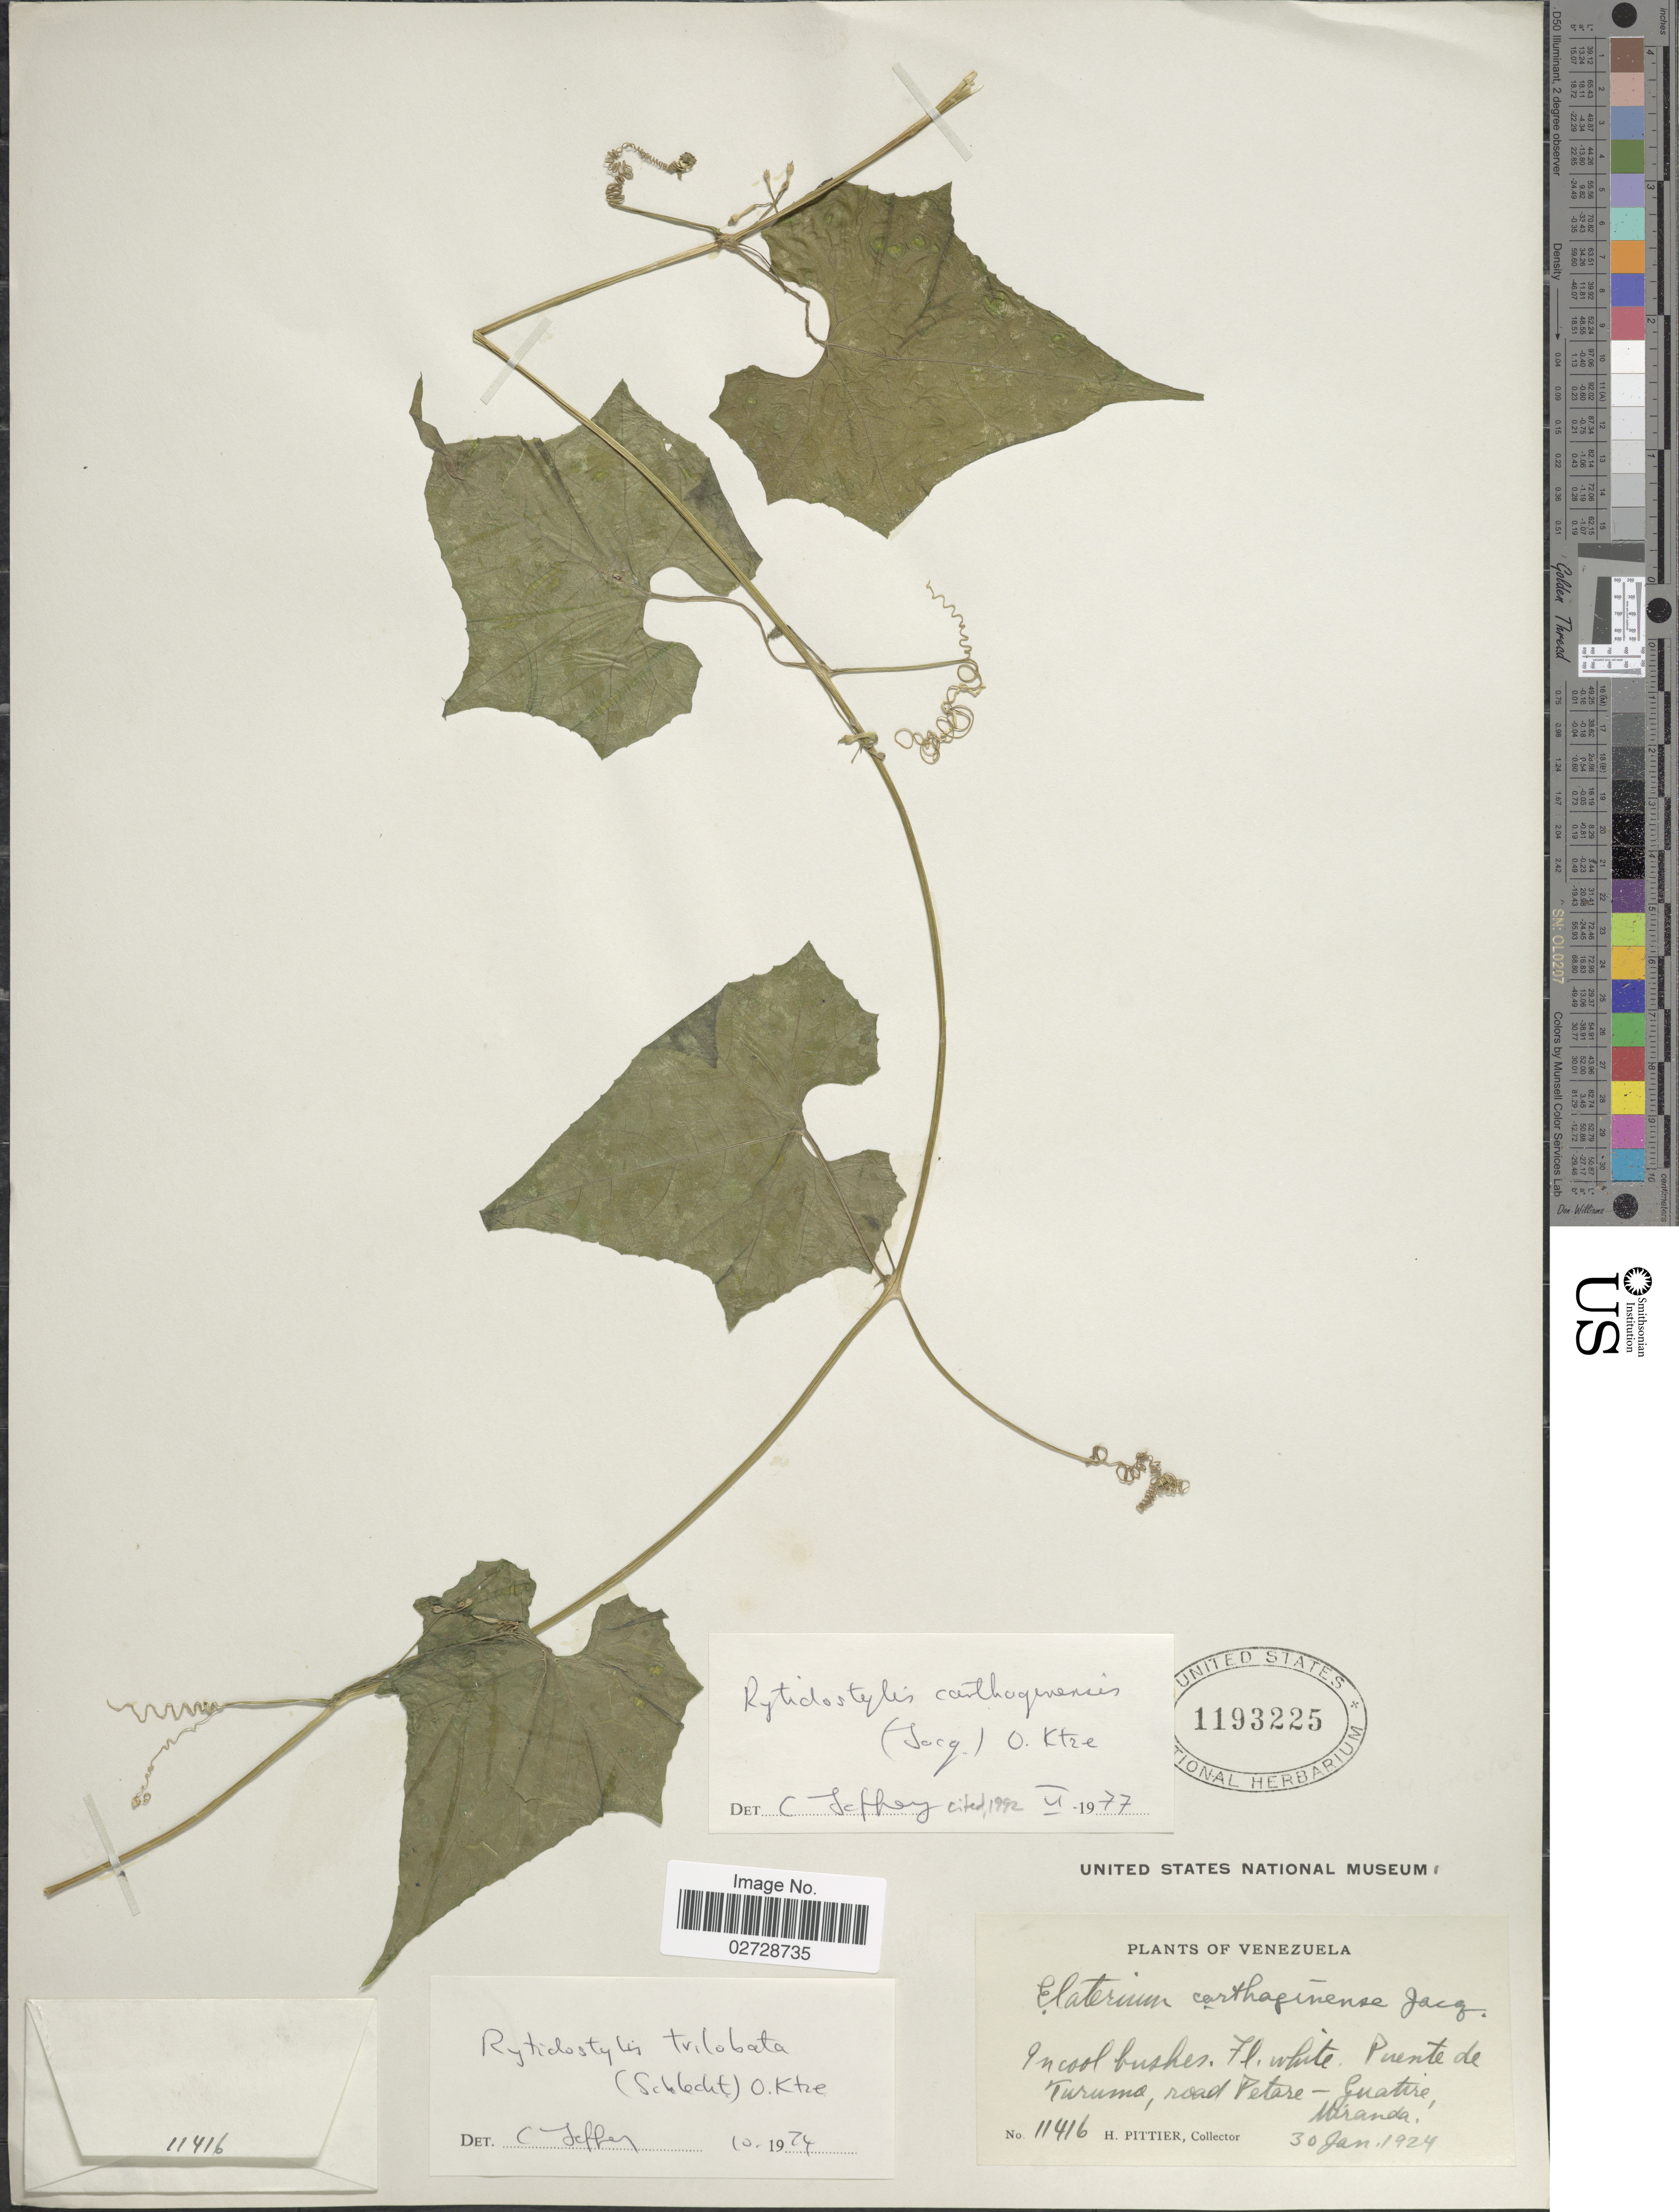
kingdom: Plantae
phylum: Tracheophyta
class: Magnoliopsida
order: Cucurbitales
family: Cucurbitaceae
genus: Cyclanthera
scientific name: Cyclanthera carthagenensis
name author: (Jacq.) H. Schaef. & S.S. Renner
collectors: H. F. Pittier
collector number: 11416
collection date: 1924-01-30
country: Venezuela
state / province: Miranda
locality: Puente de Turumo, road Petare - Guatire.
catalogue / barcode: US 1193225